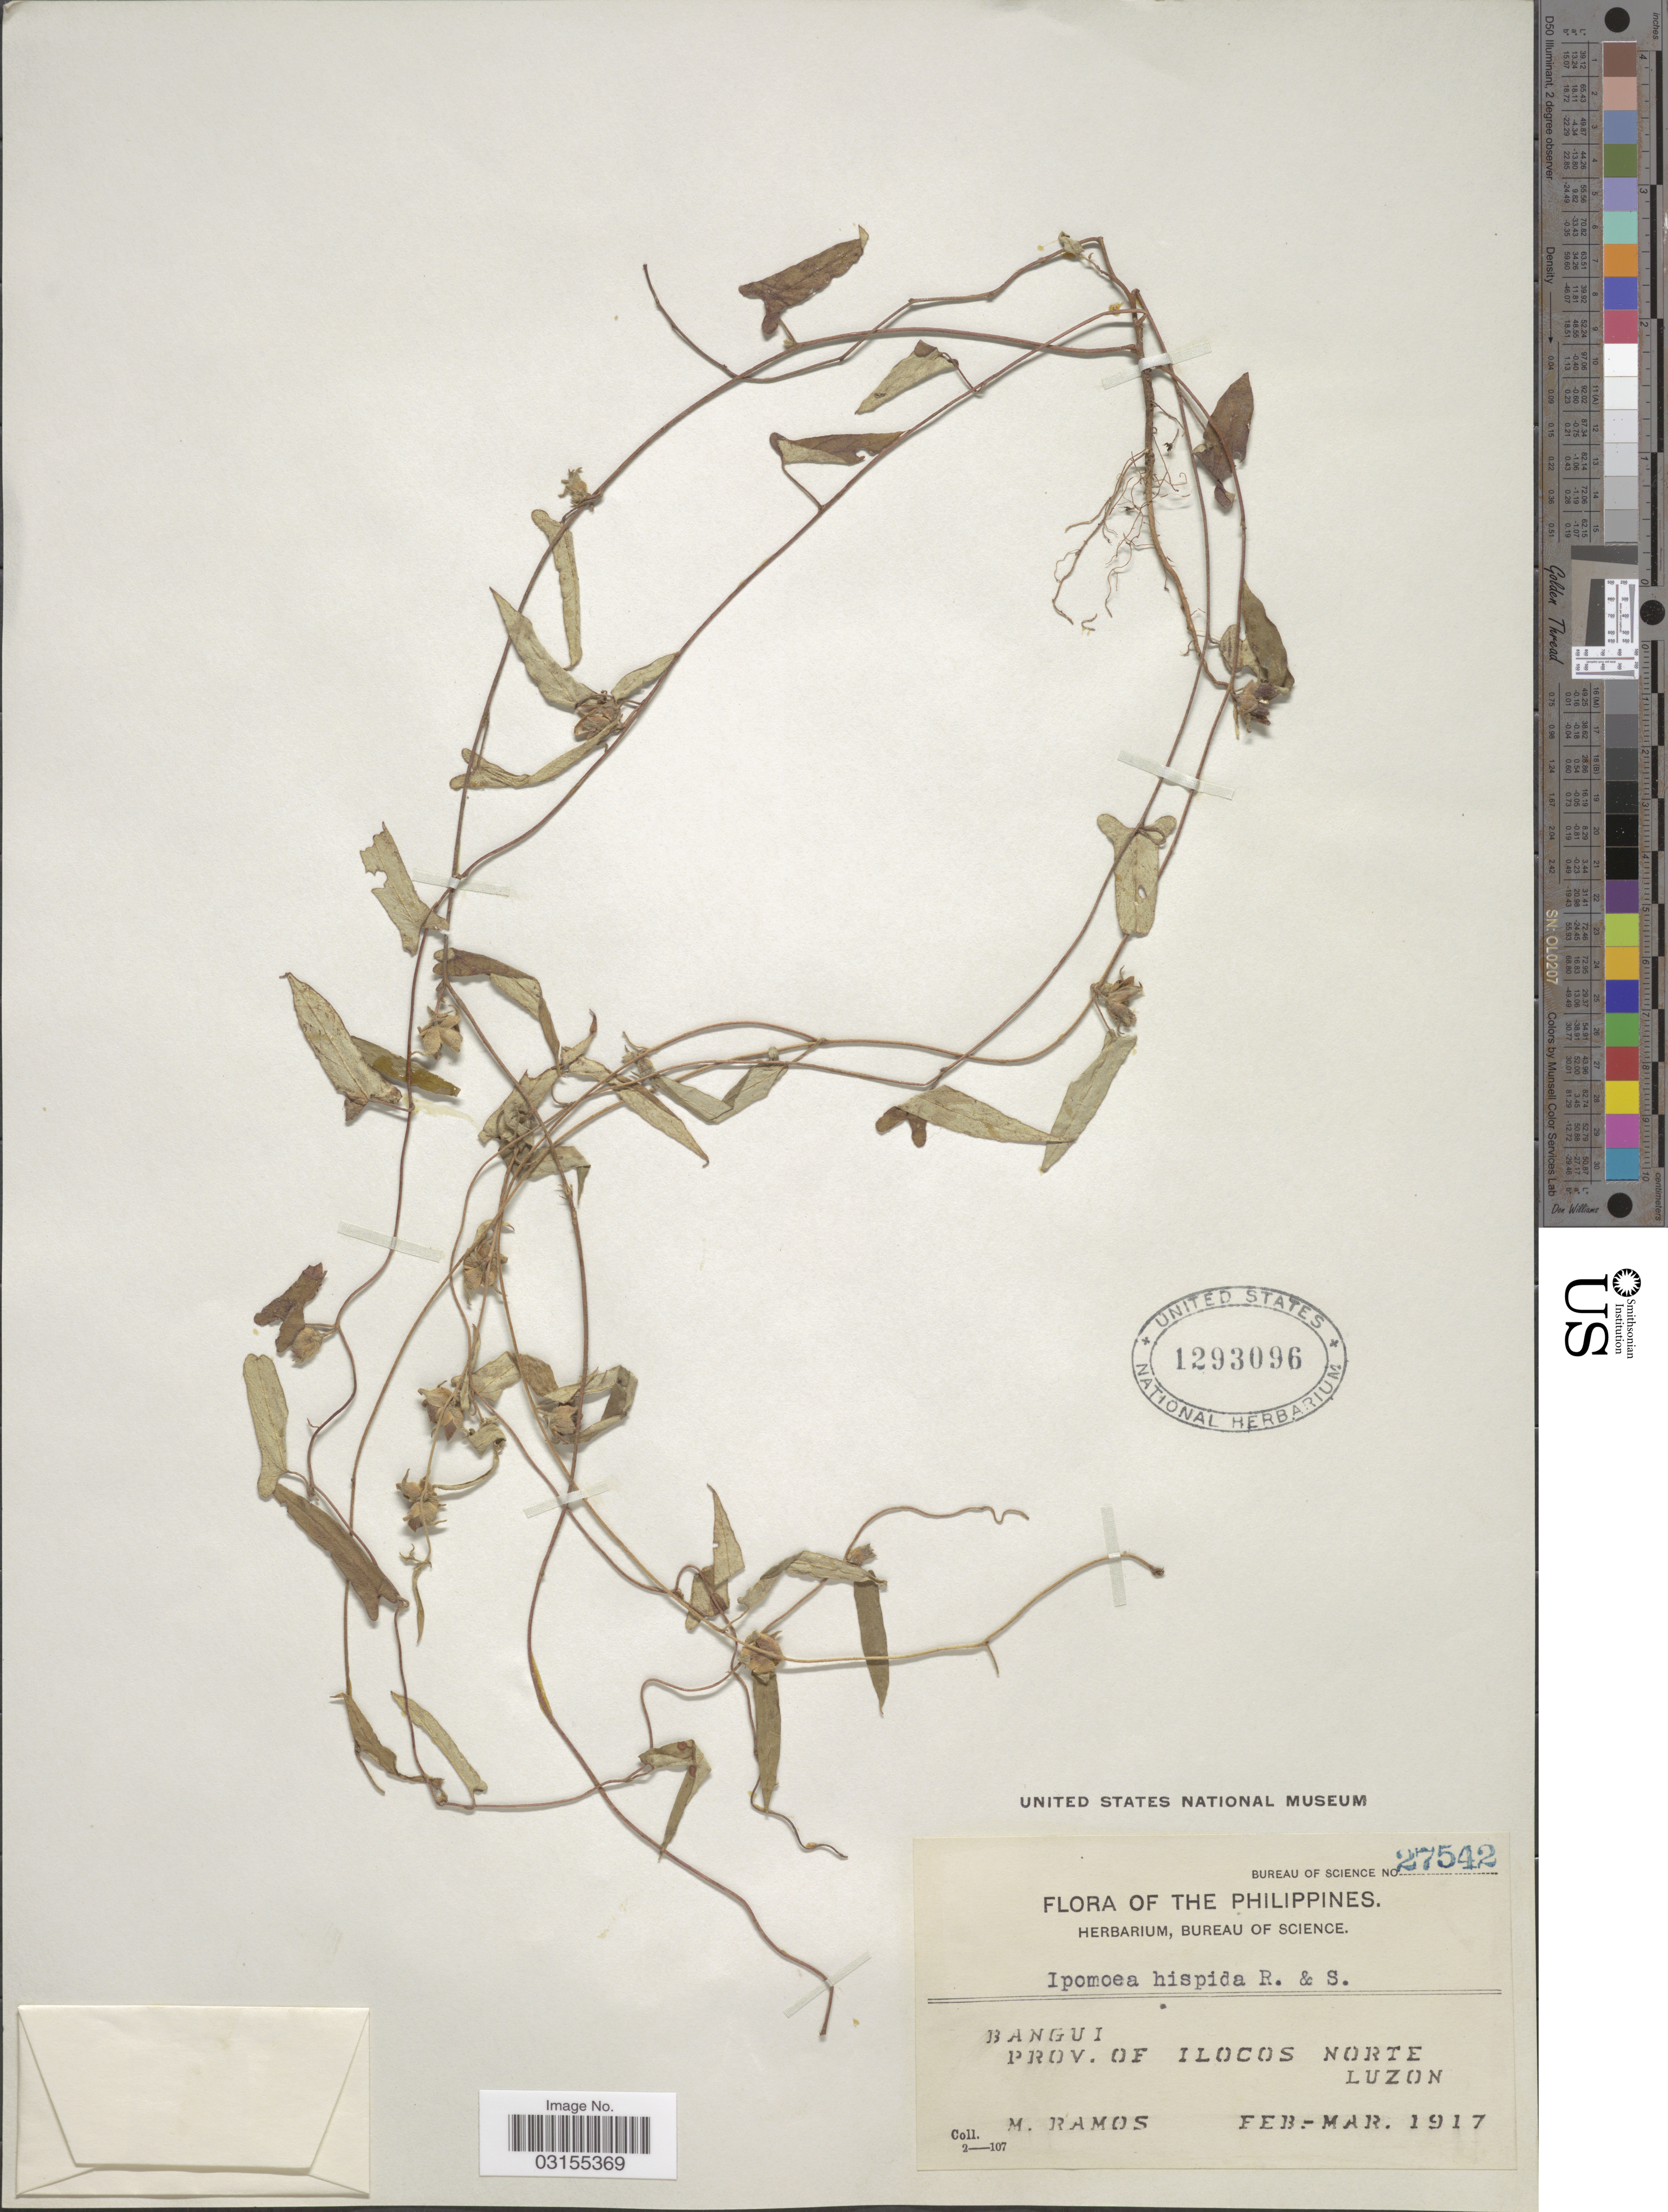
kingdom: Plantae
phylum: Tracheophyta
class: Magnoliopsida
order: Solanales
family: Convolvulaceae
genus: Ipomoea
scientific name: Ipomoea hispida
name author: Zuccagni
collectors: M. Ramos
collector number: Bureau of Science 27542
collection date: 1917-02/1917-03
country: Philippines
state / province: Ilocos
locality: Bangui, Prov. of Ilocos Norte Luzon.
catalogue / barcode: US 1293096